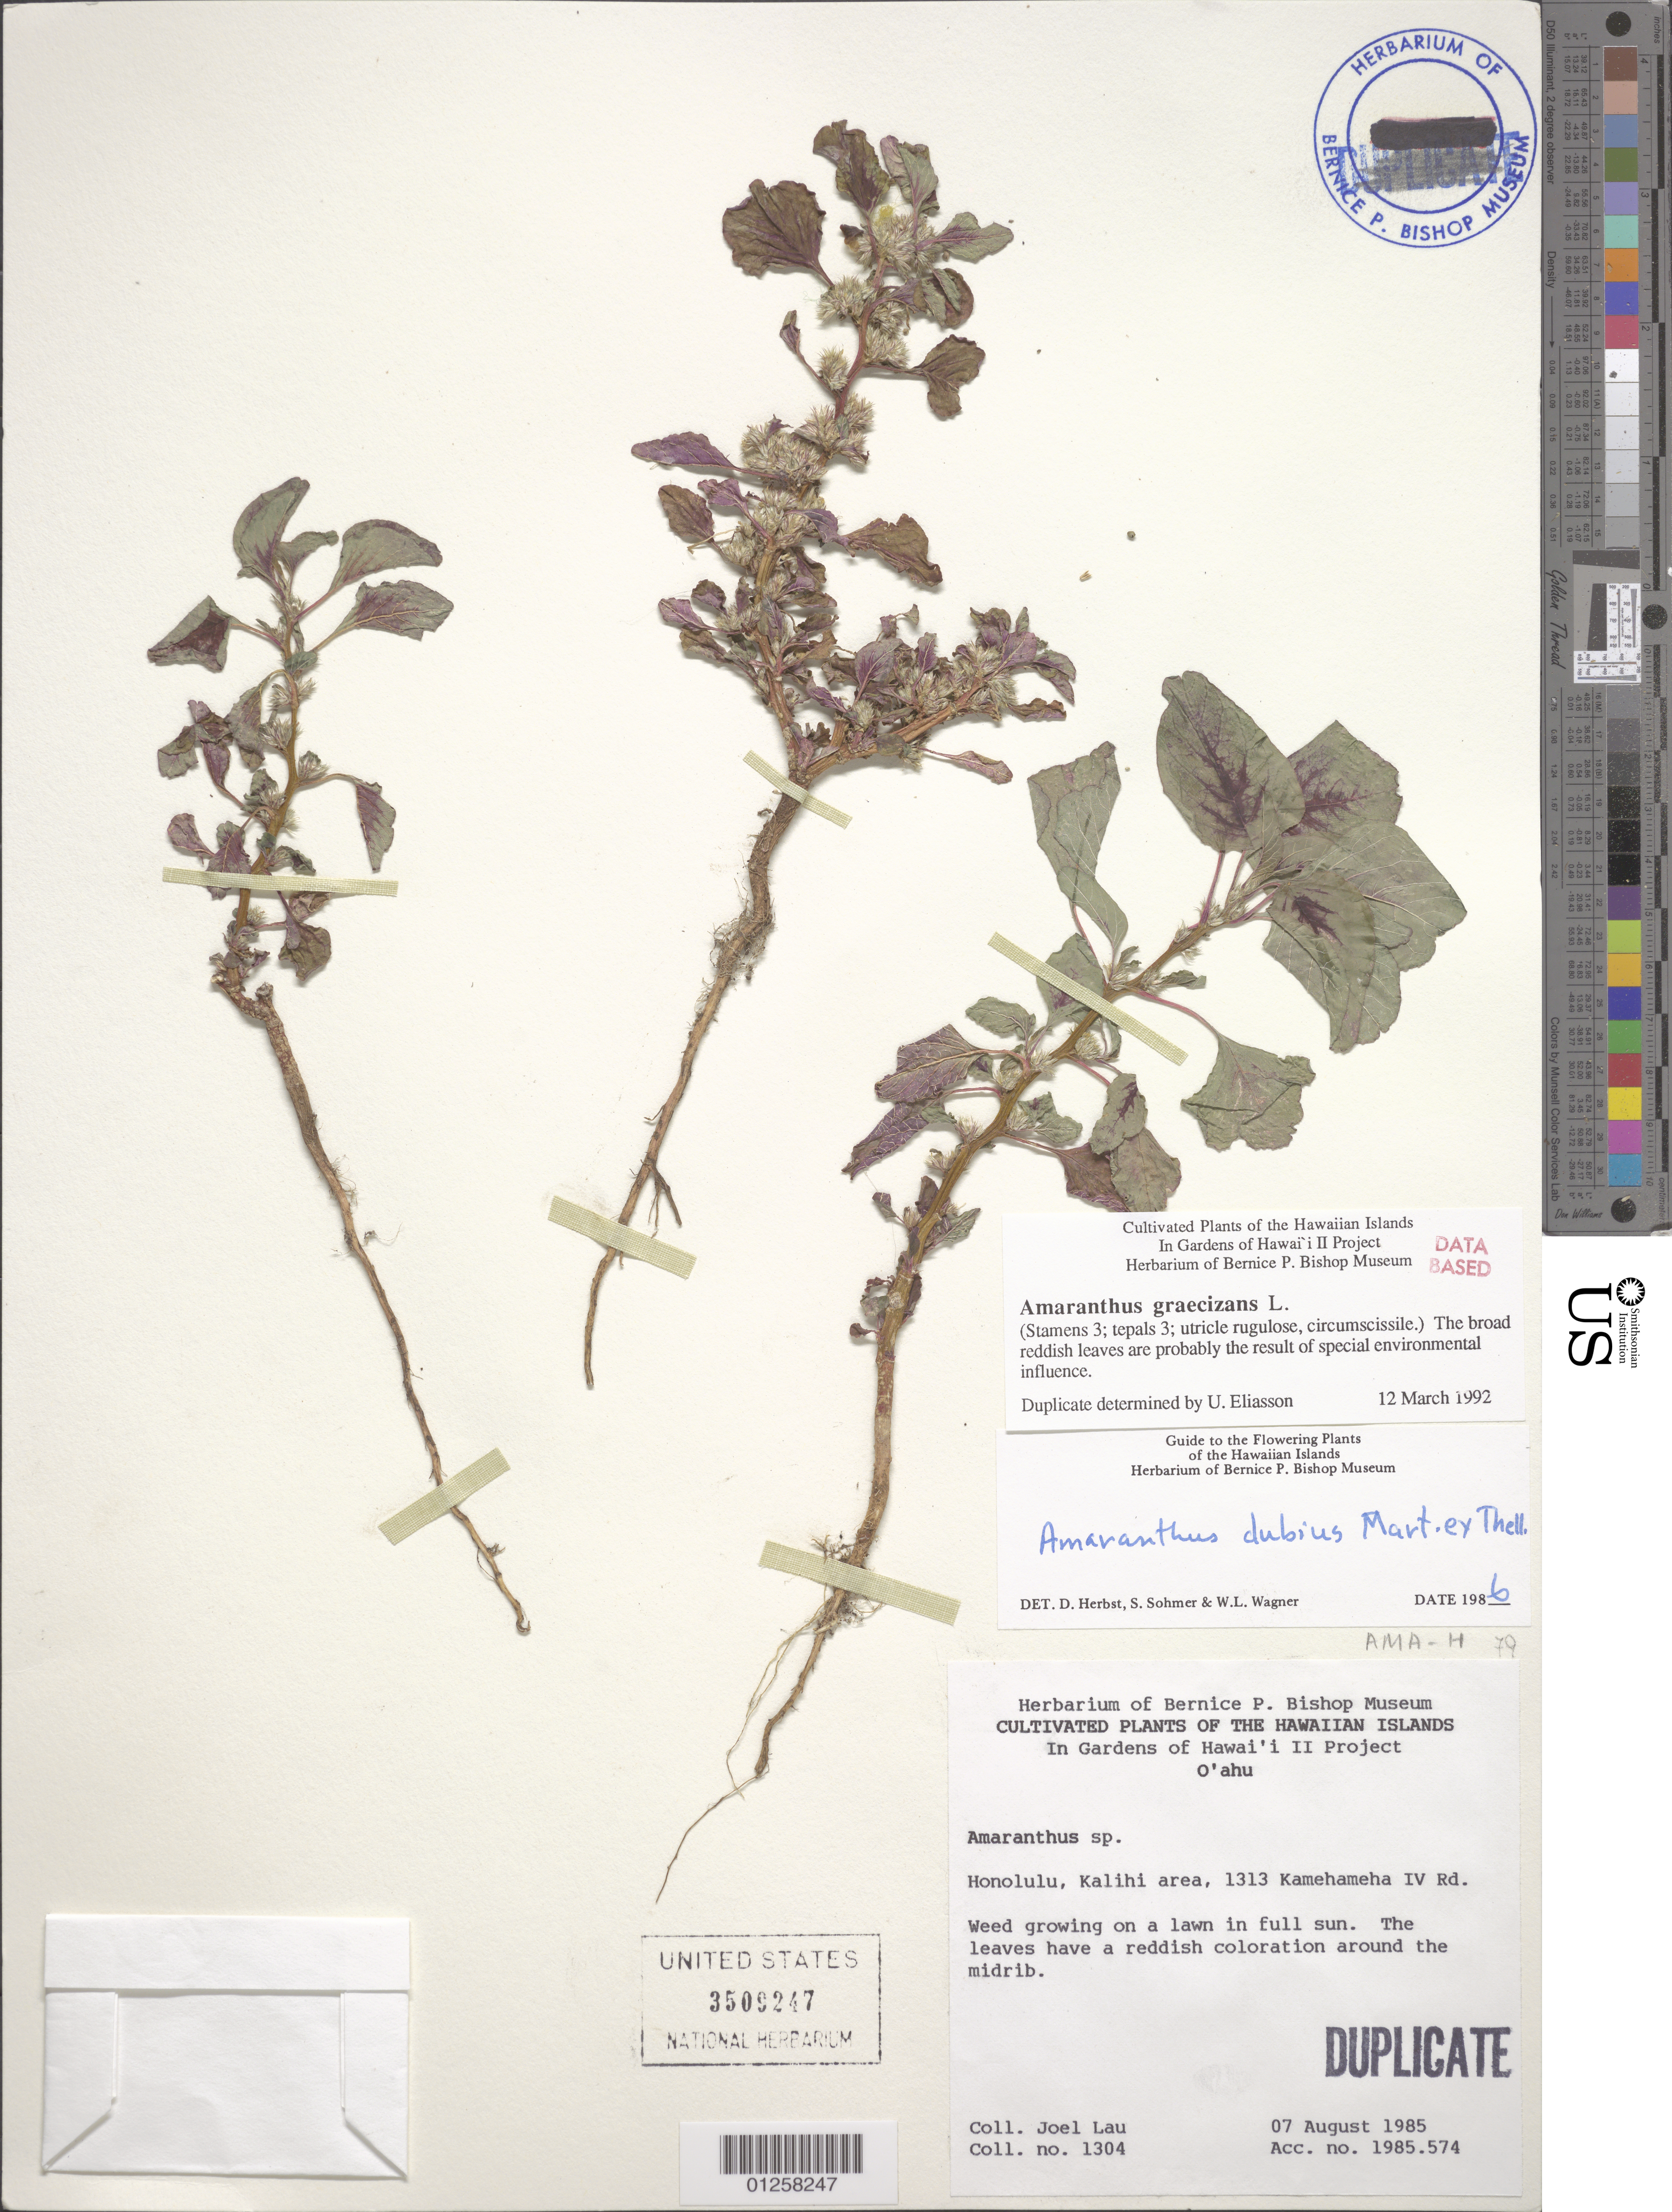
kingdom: Plantae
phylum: Tracheophyta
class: Magnoliopsida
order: Caryophyllales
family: Amaranthaceae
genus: Amaranthus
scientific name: Amaranthus tricolor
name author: L.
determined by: Faccenda, K.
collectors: J. Lau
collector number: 1304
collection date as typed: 7 Aug 1985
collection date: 1985-08-07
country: United States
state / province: Hawaii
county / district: Honolulu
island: Oahu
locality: Kalihi area, 1313 Kamehameha IV Rd.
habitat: Full sun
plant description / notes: Grown from seeds brought from Africa by W. Carter.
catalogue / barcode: US 3509247